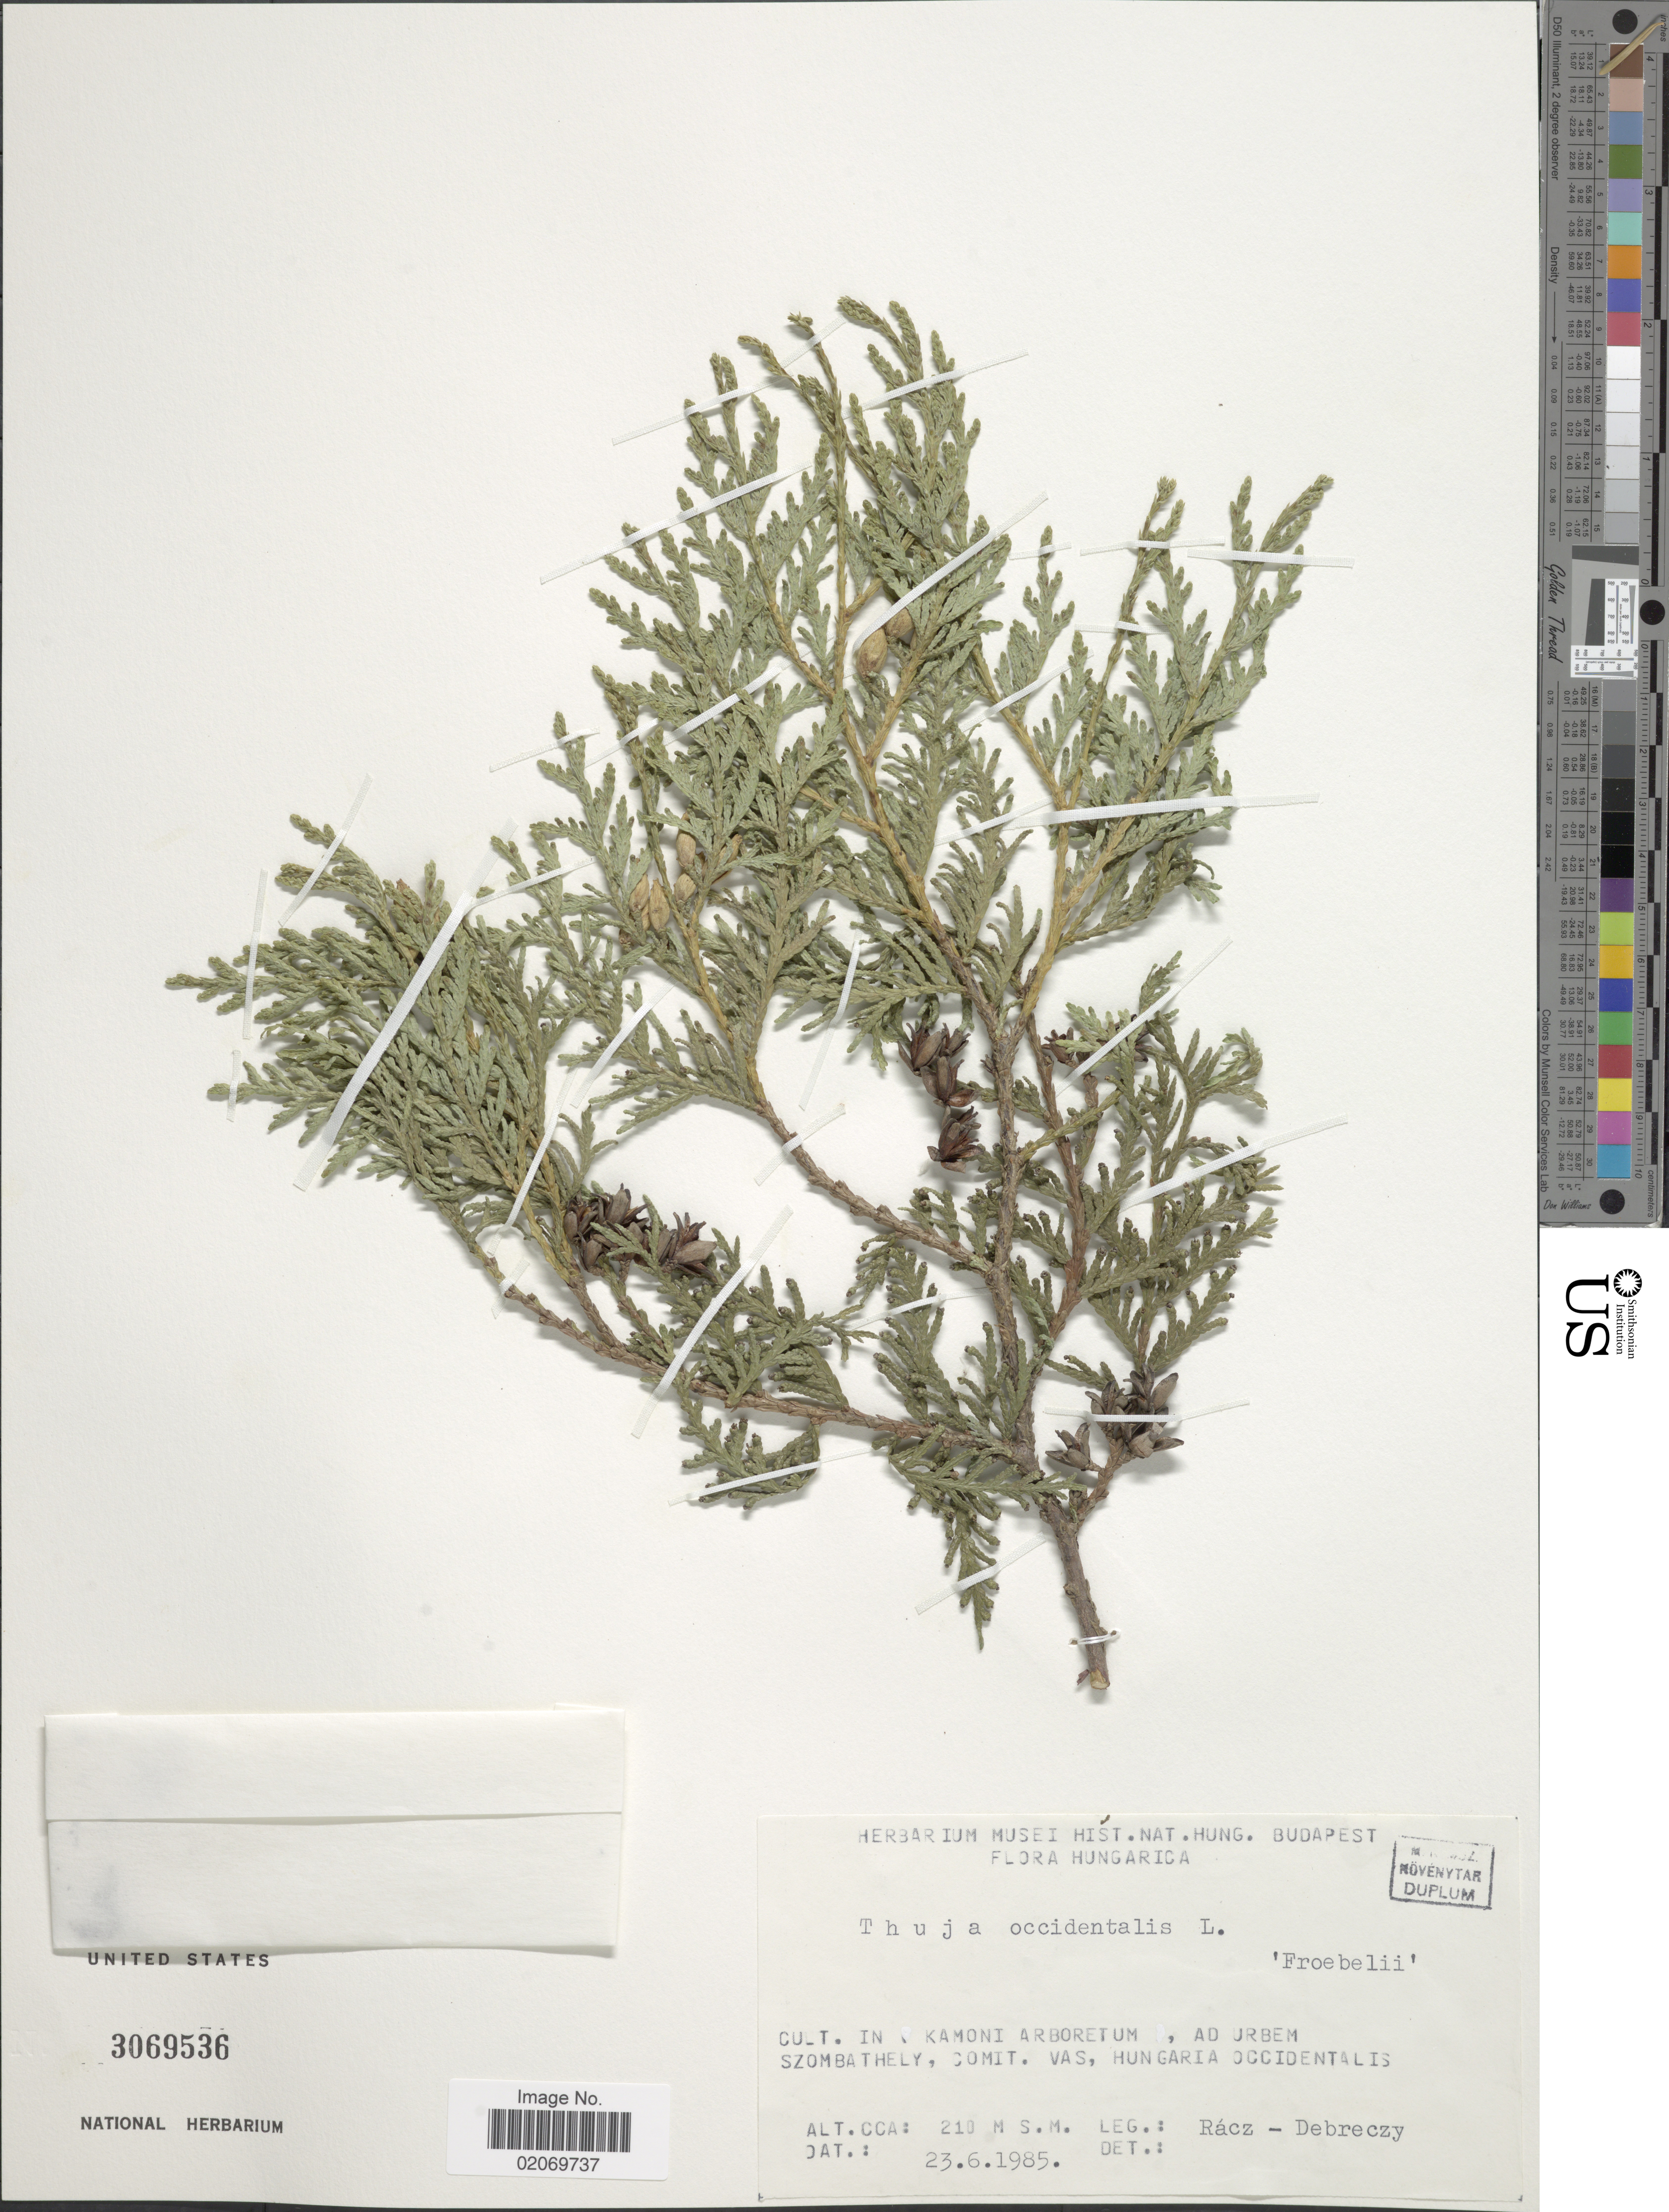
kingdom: Plantae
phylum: Tracheophyta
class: Pinopsida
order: Pinales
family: Cupressaceae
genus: Thuja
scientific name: Thuja occidentalis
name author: L.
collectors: Rácz & Z. Debreczy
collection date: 1985-06-23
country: Hungary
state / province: Szombathely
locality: In Kamoni Arboretum, ad urbem Szombathely, comit. vas Hungaria Occidentalis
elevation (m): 210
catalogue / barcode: US 3069536